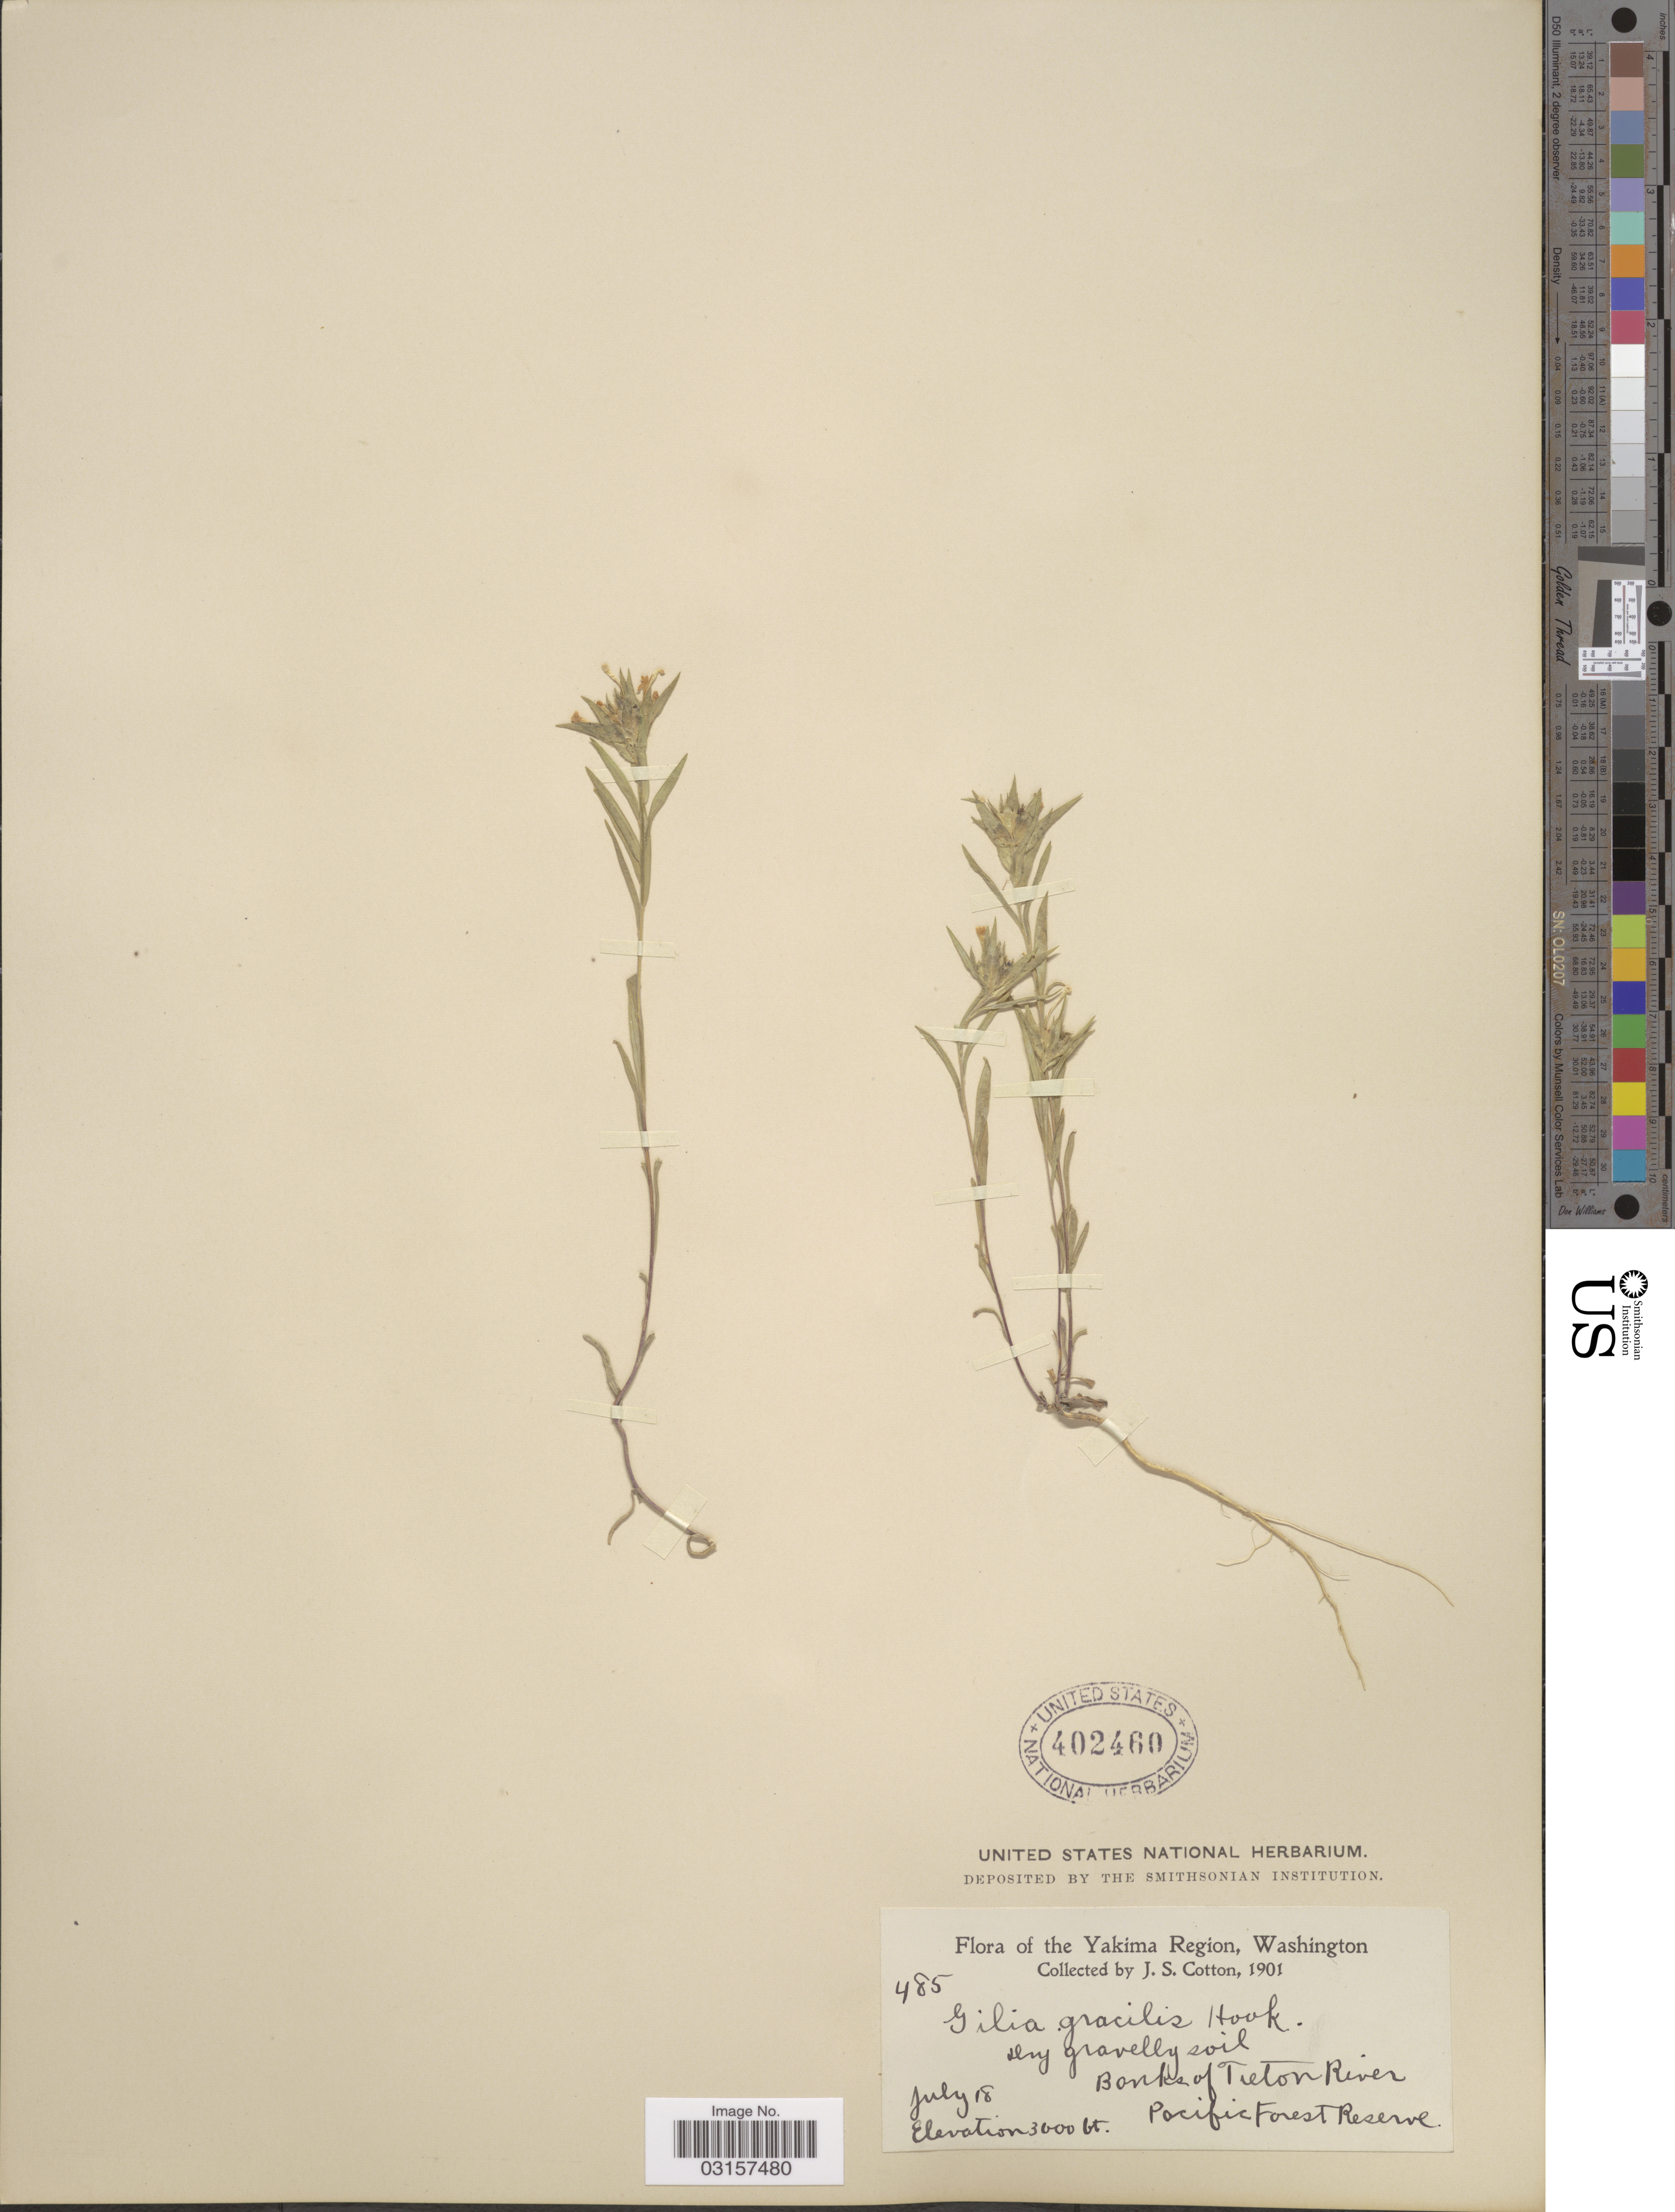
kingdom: Plantae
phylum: Tracheophyta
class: Magnoliopsida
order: Ericales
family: Polemoniaceae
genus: Microsteris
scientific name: Microsteris gracilis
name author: (Hook.) Greene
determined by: (US) Smithsonian Institution - National Museum of Natural History - Department of Botany (UNITED STATES)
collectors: J. S. Cotton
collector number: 485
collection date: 1901-07-18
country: United States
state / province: Washington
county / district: Yakima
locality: Yakima Region, Banks of Tieton River, Pacific Forest Reserve.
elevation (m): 914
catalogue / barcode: US 402460